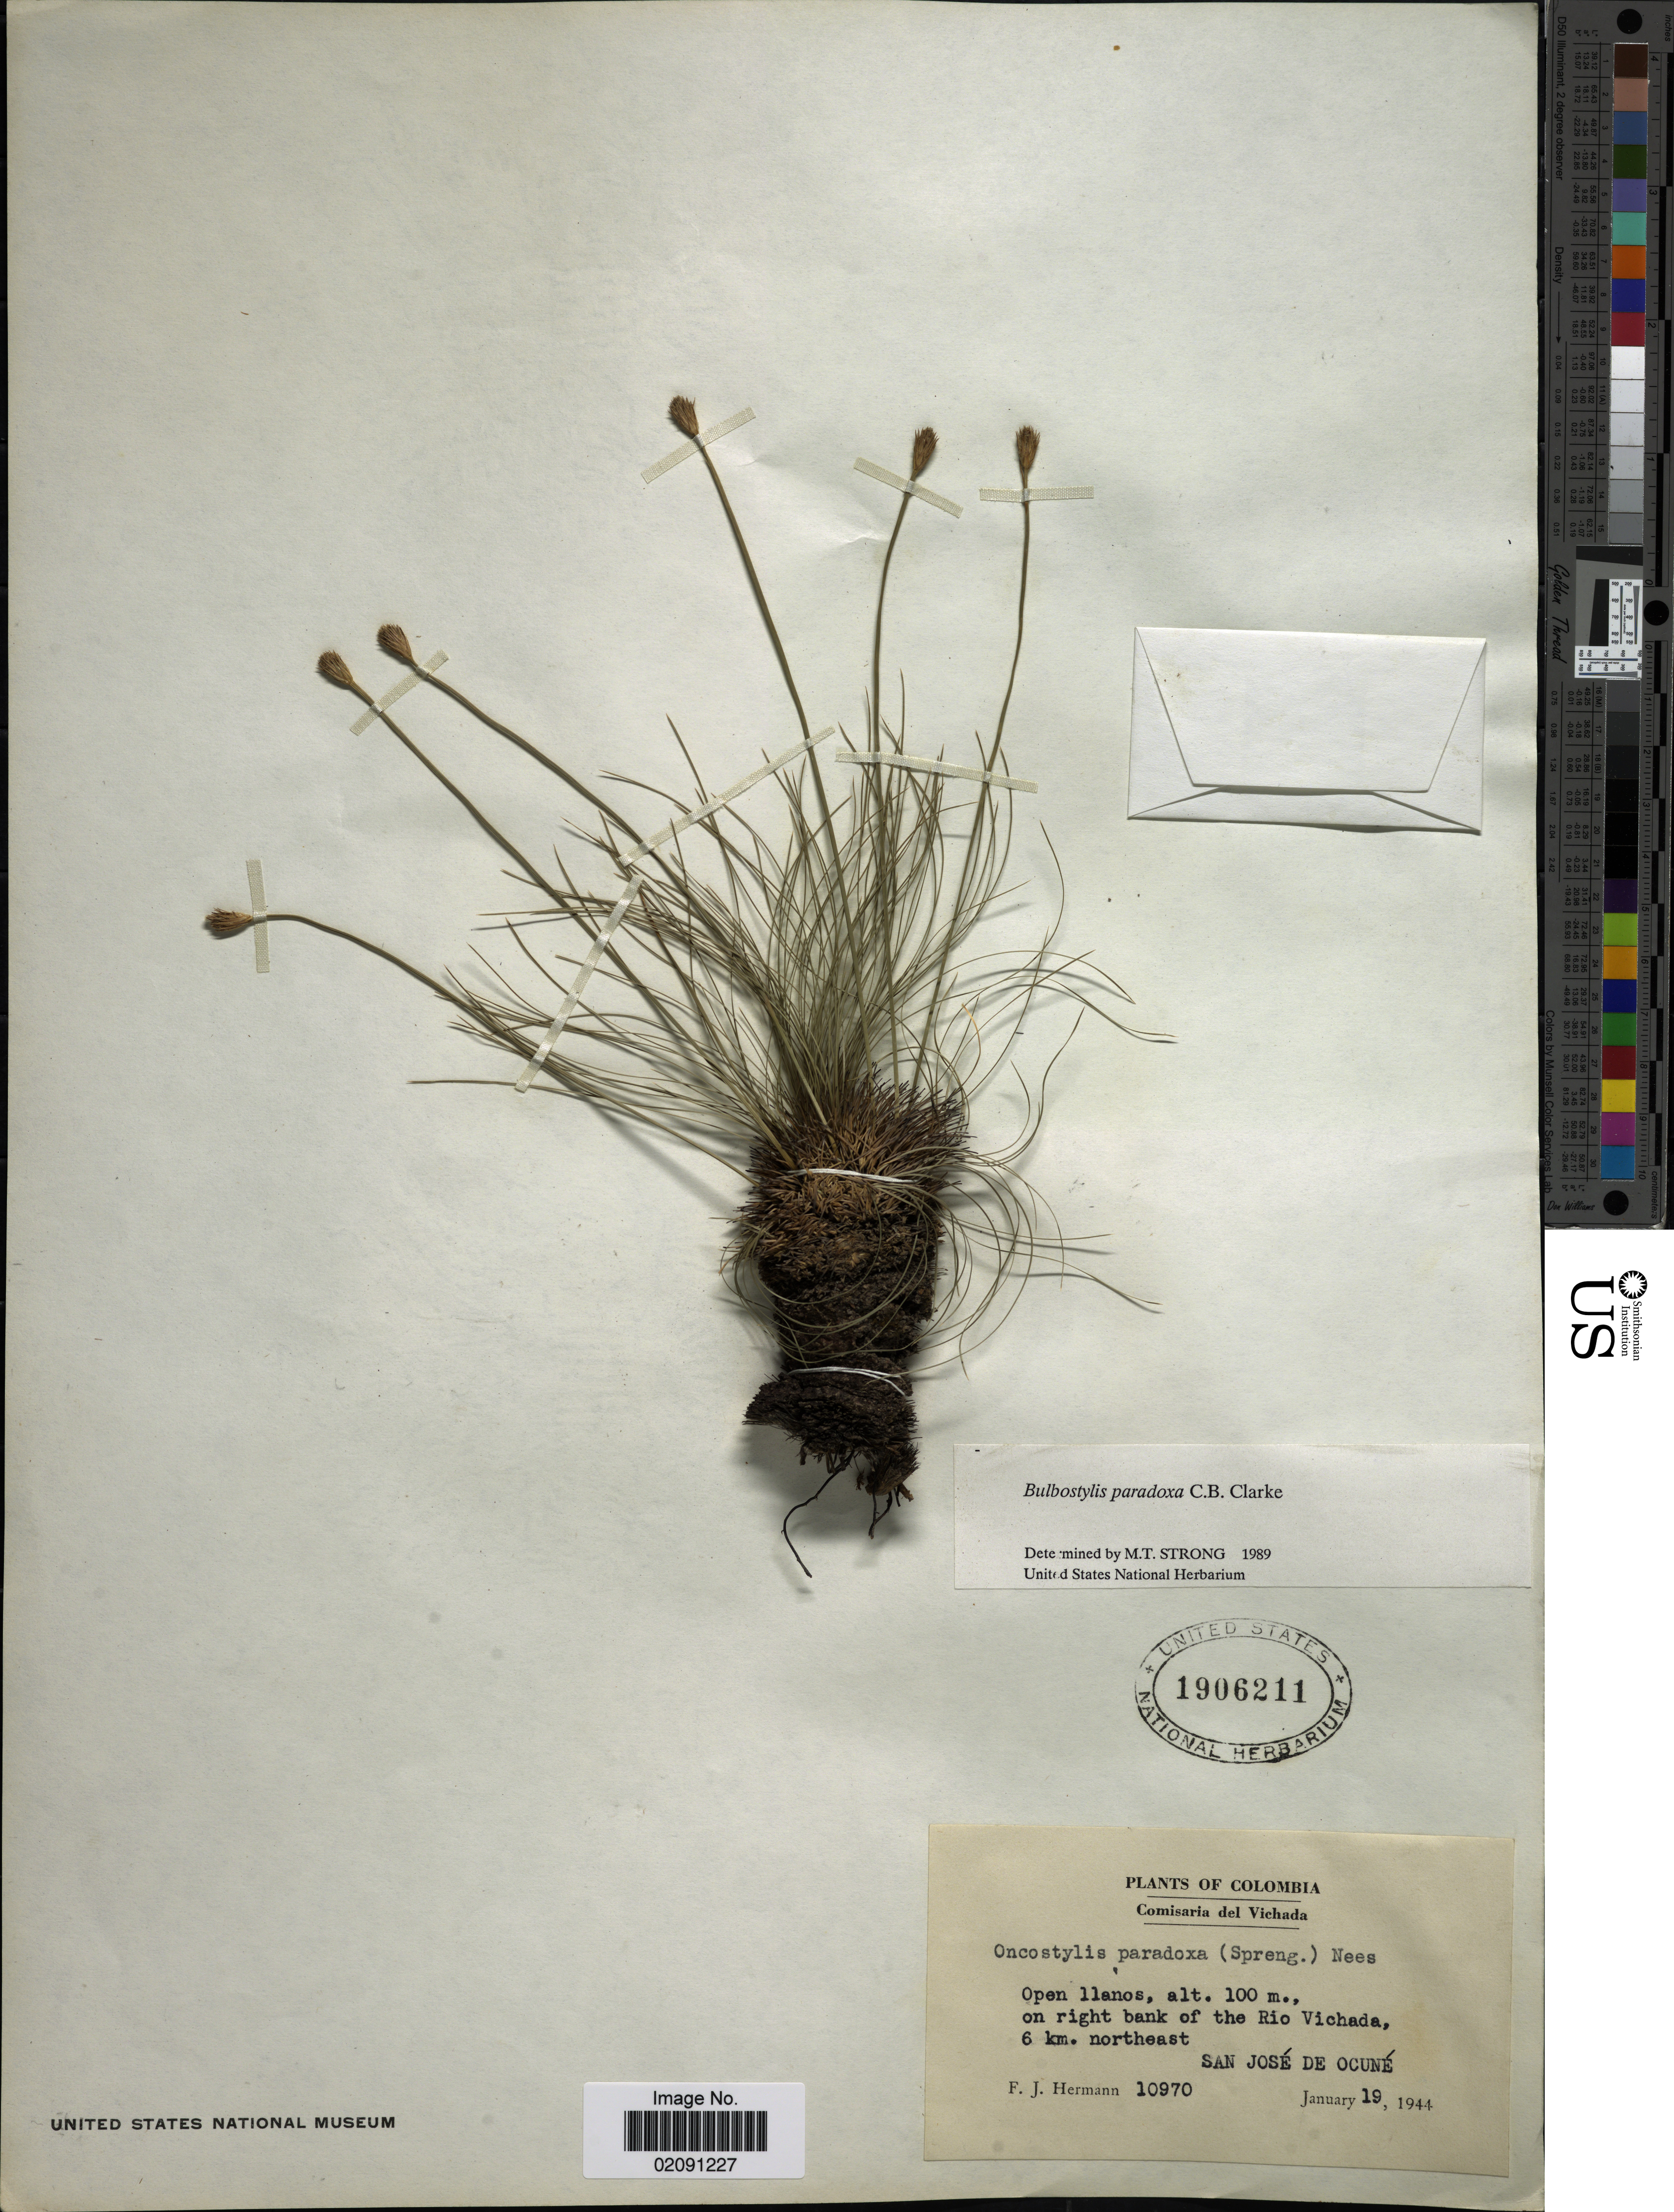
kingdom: Plantae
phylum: Tracheophyta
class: Liliopsida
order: Poales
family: Cyperaceae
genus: Bulbostylis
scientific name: Bulbostylis paradoxa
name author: (Spreng.) Lindm.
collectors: F. J. Hermann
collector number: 10970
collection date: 1944-01-19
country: Colombia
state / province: Vichada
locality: Comisaria del Vichada, on right bank of the Rio Vichada, 6 km northeast San Jose de Ocune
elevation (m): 100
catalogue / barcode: US 1906211